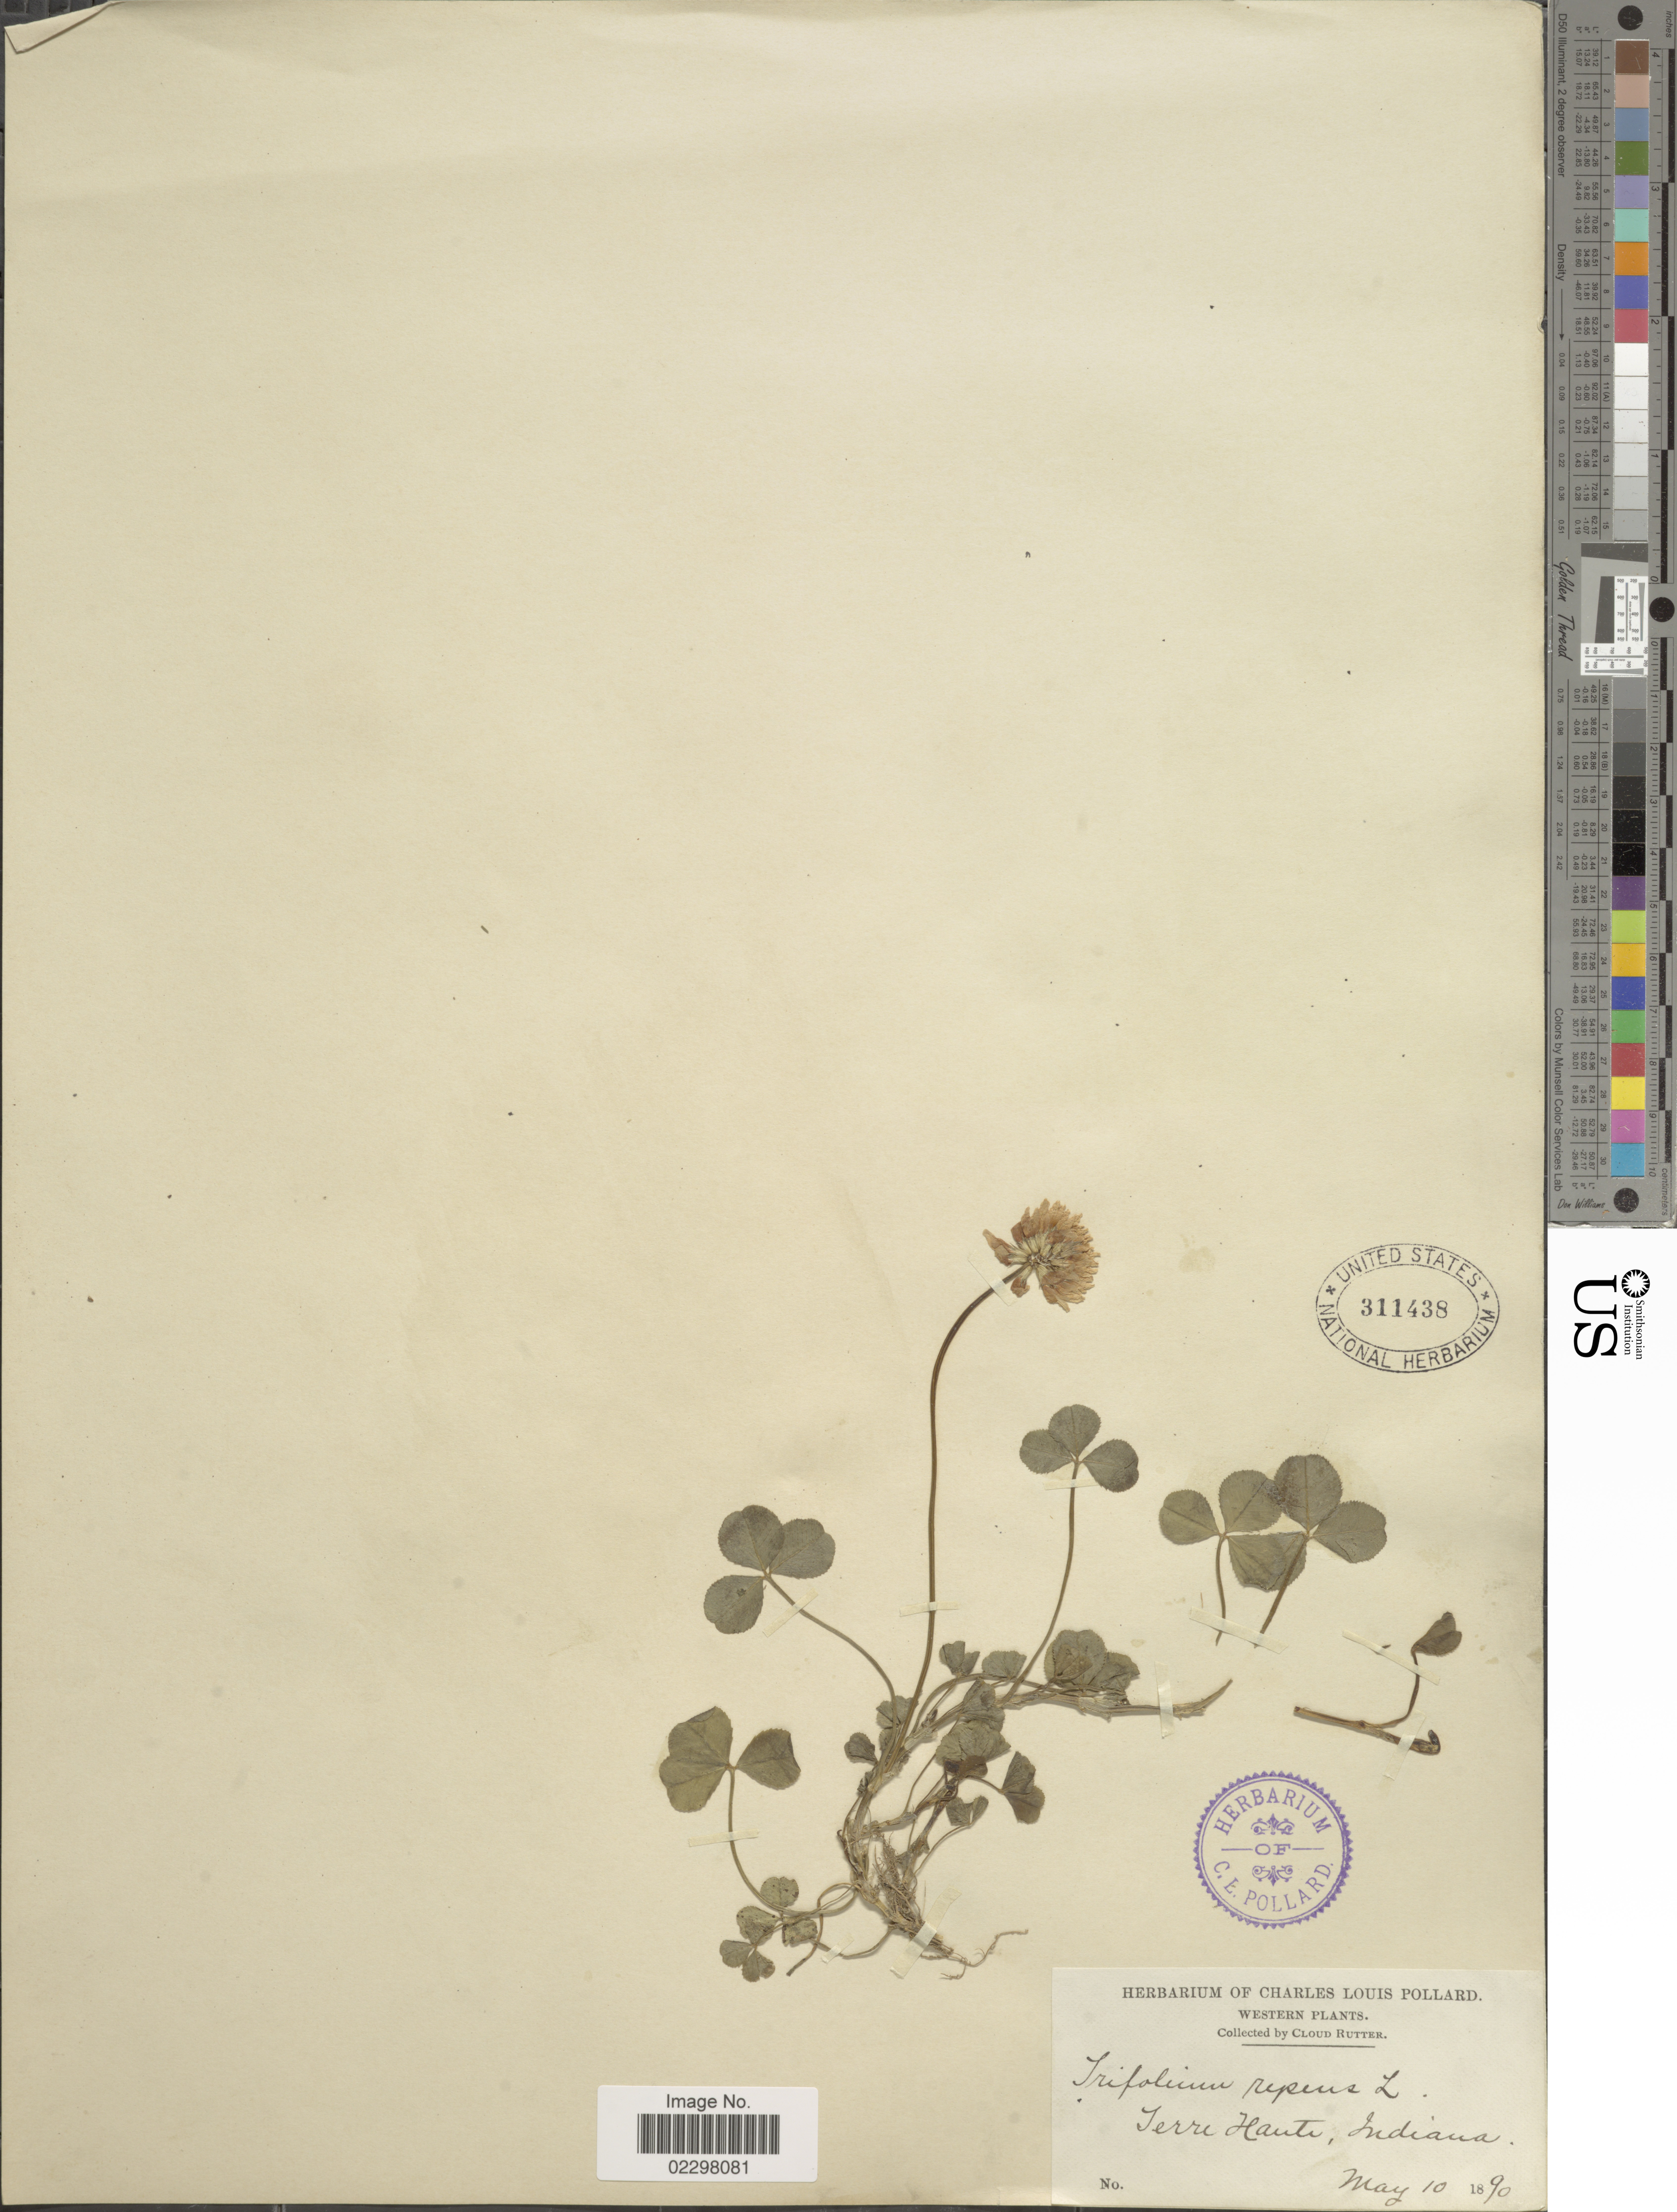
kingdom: Plantae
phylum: Tracheophyta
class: Magnoliopsida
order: Fabales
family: Fabaceae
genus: Trifolium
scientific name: Trifolium repens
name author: L.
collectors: C. Rutter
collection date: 1890-05-10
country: United States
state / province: Indiana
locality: Western Plants, Terre Haute.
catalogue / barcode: US 311438